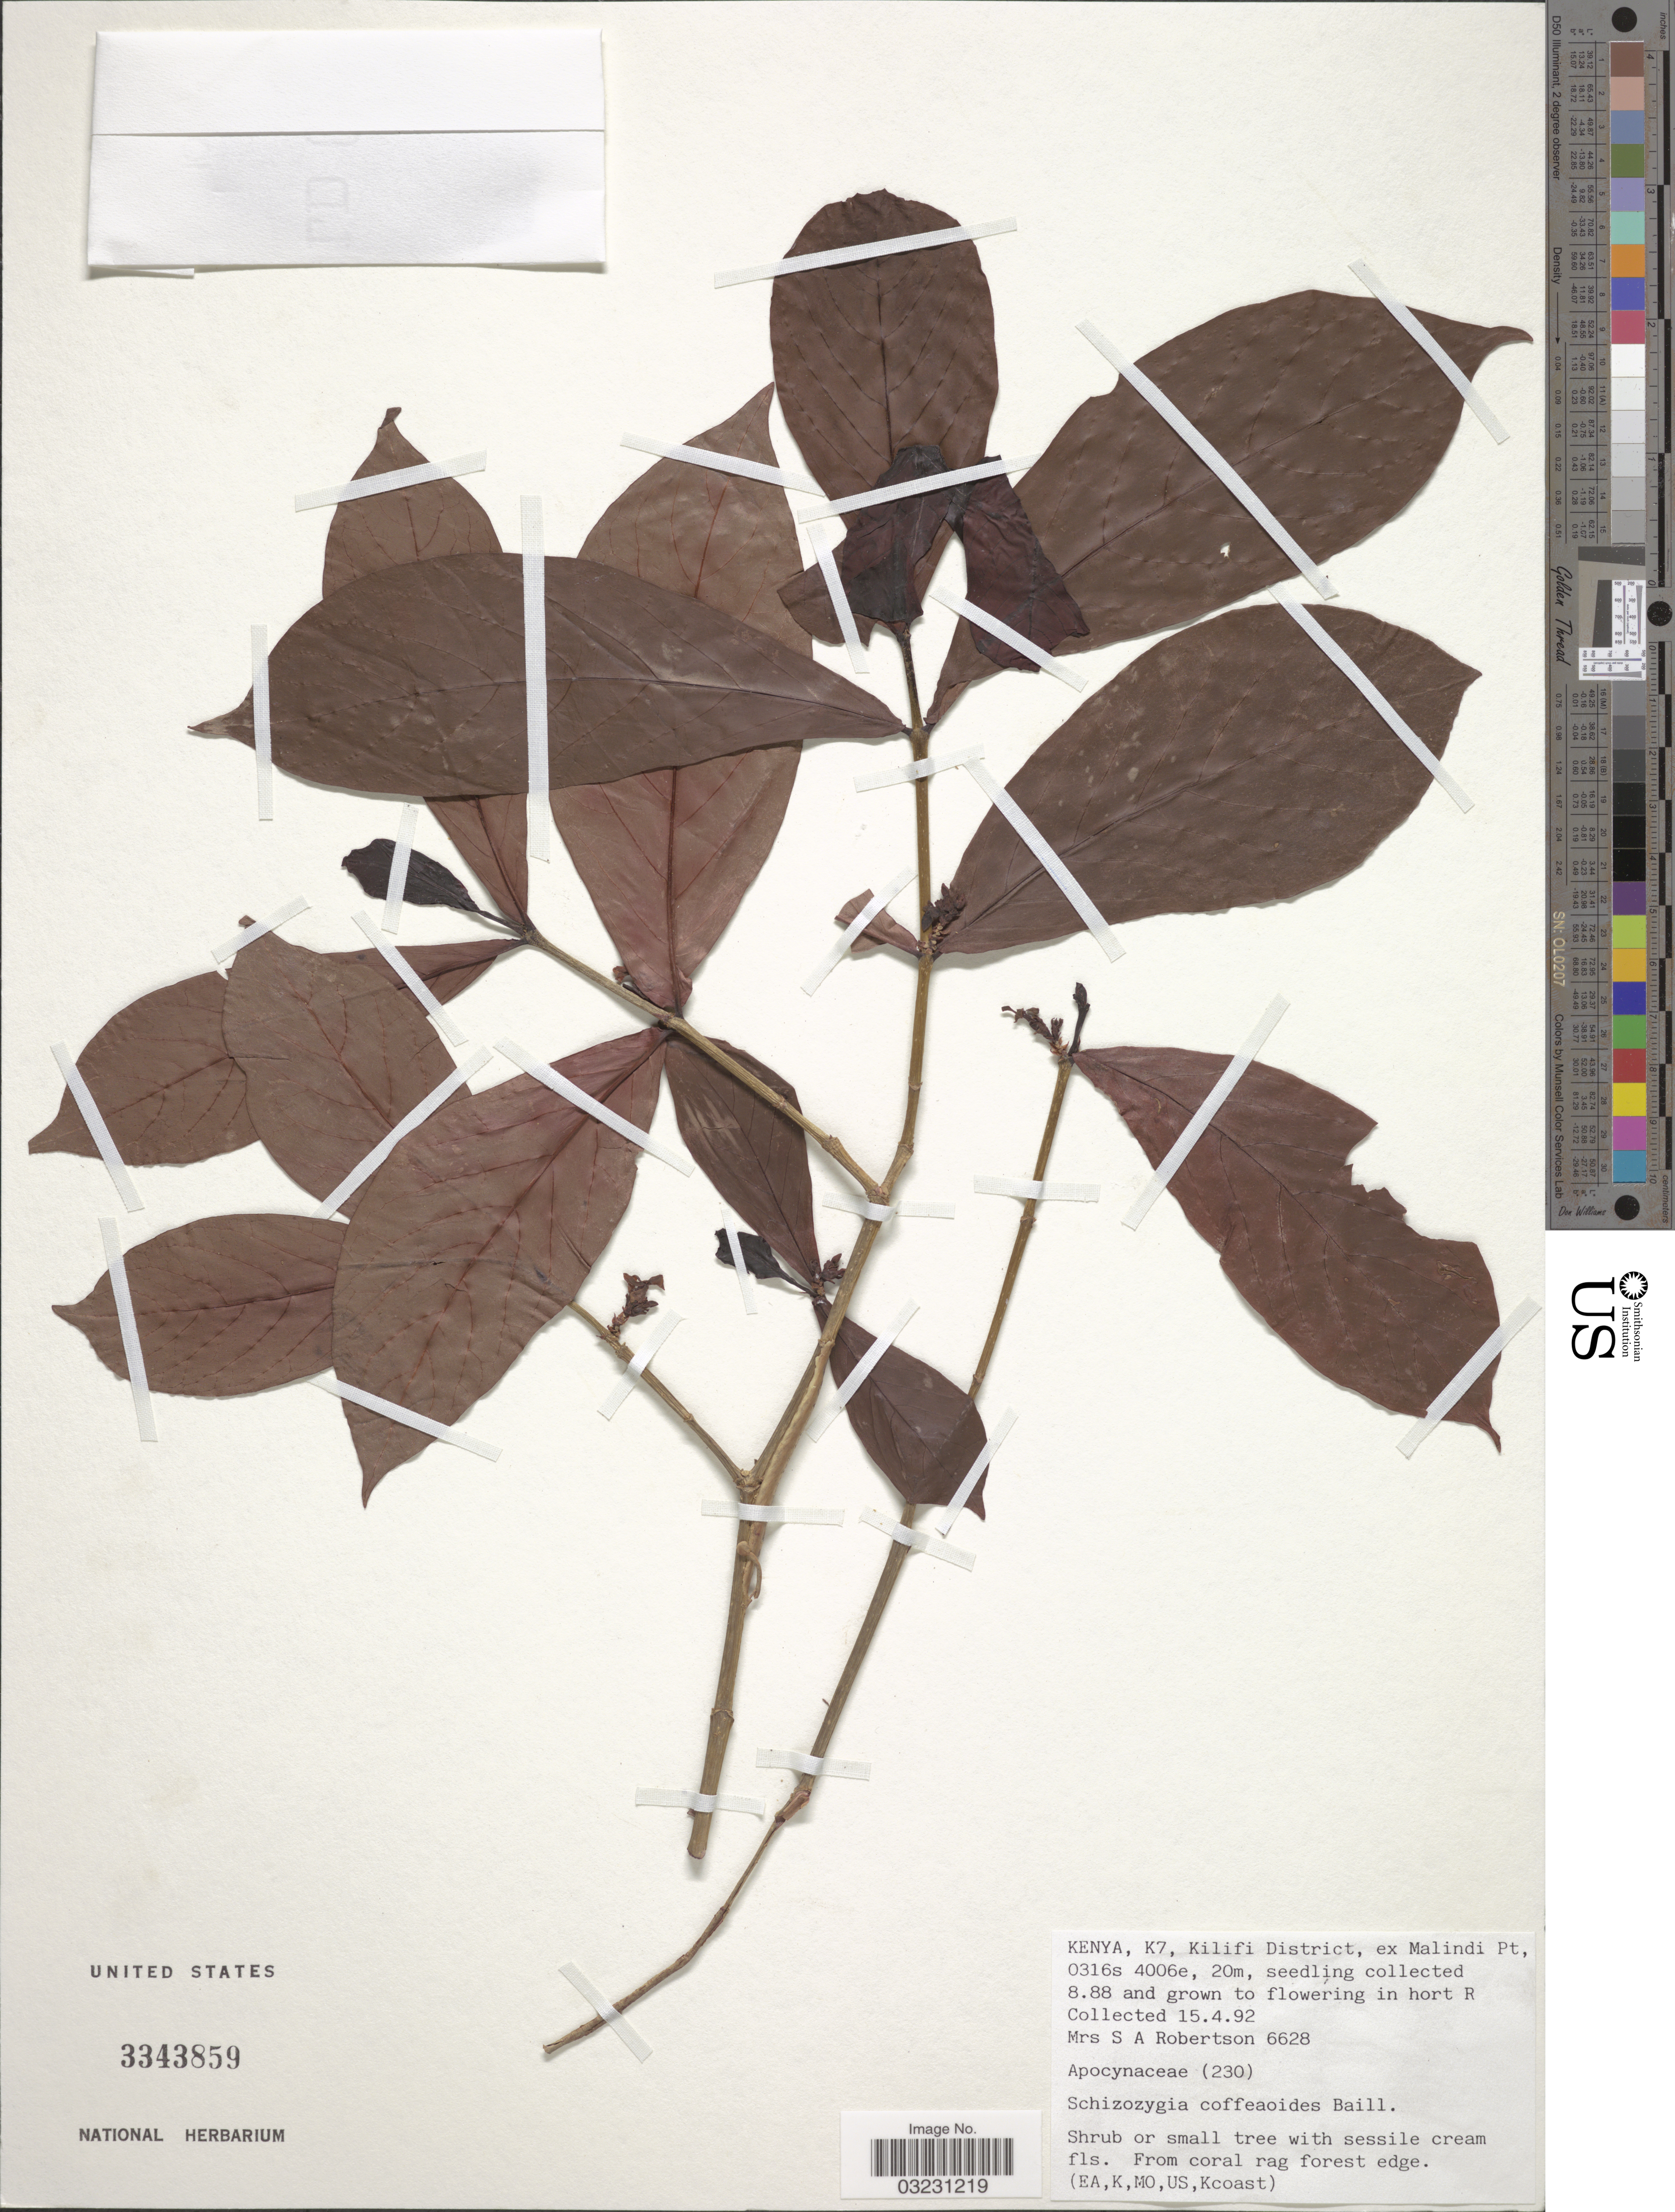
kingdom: Plantae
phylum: Tracheophyta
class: Magnoliopsida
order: Gentianales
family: Apocynaceae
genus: Schizozygia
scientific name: Schizozygia coffaeoides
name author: Baill.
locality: Hort R.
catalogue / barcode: US 3343859